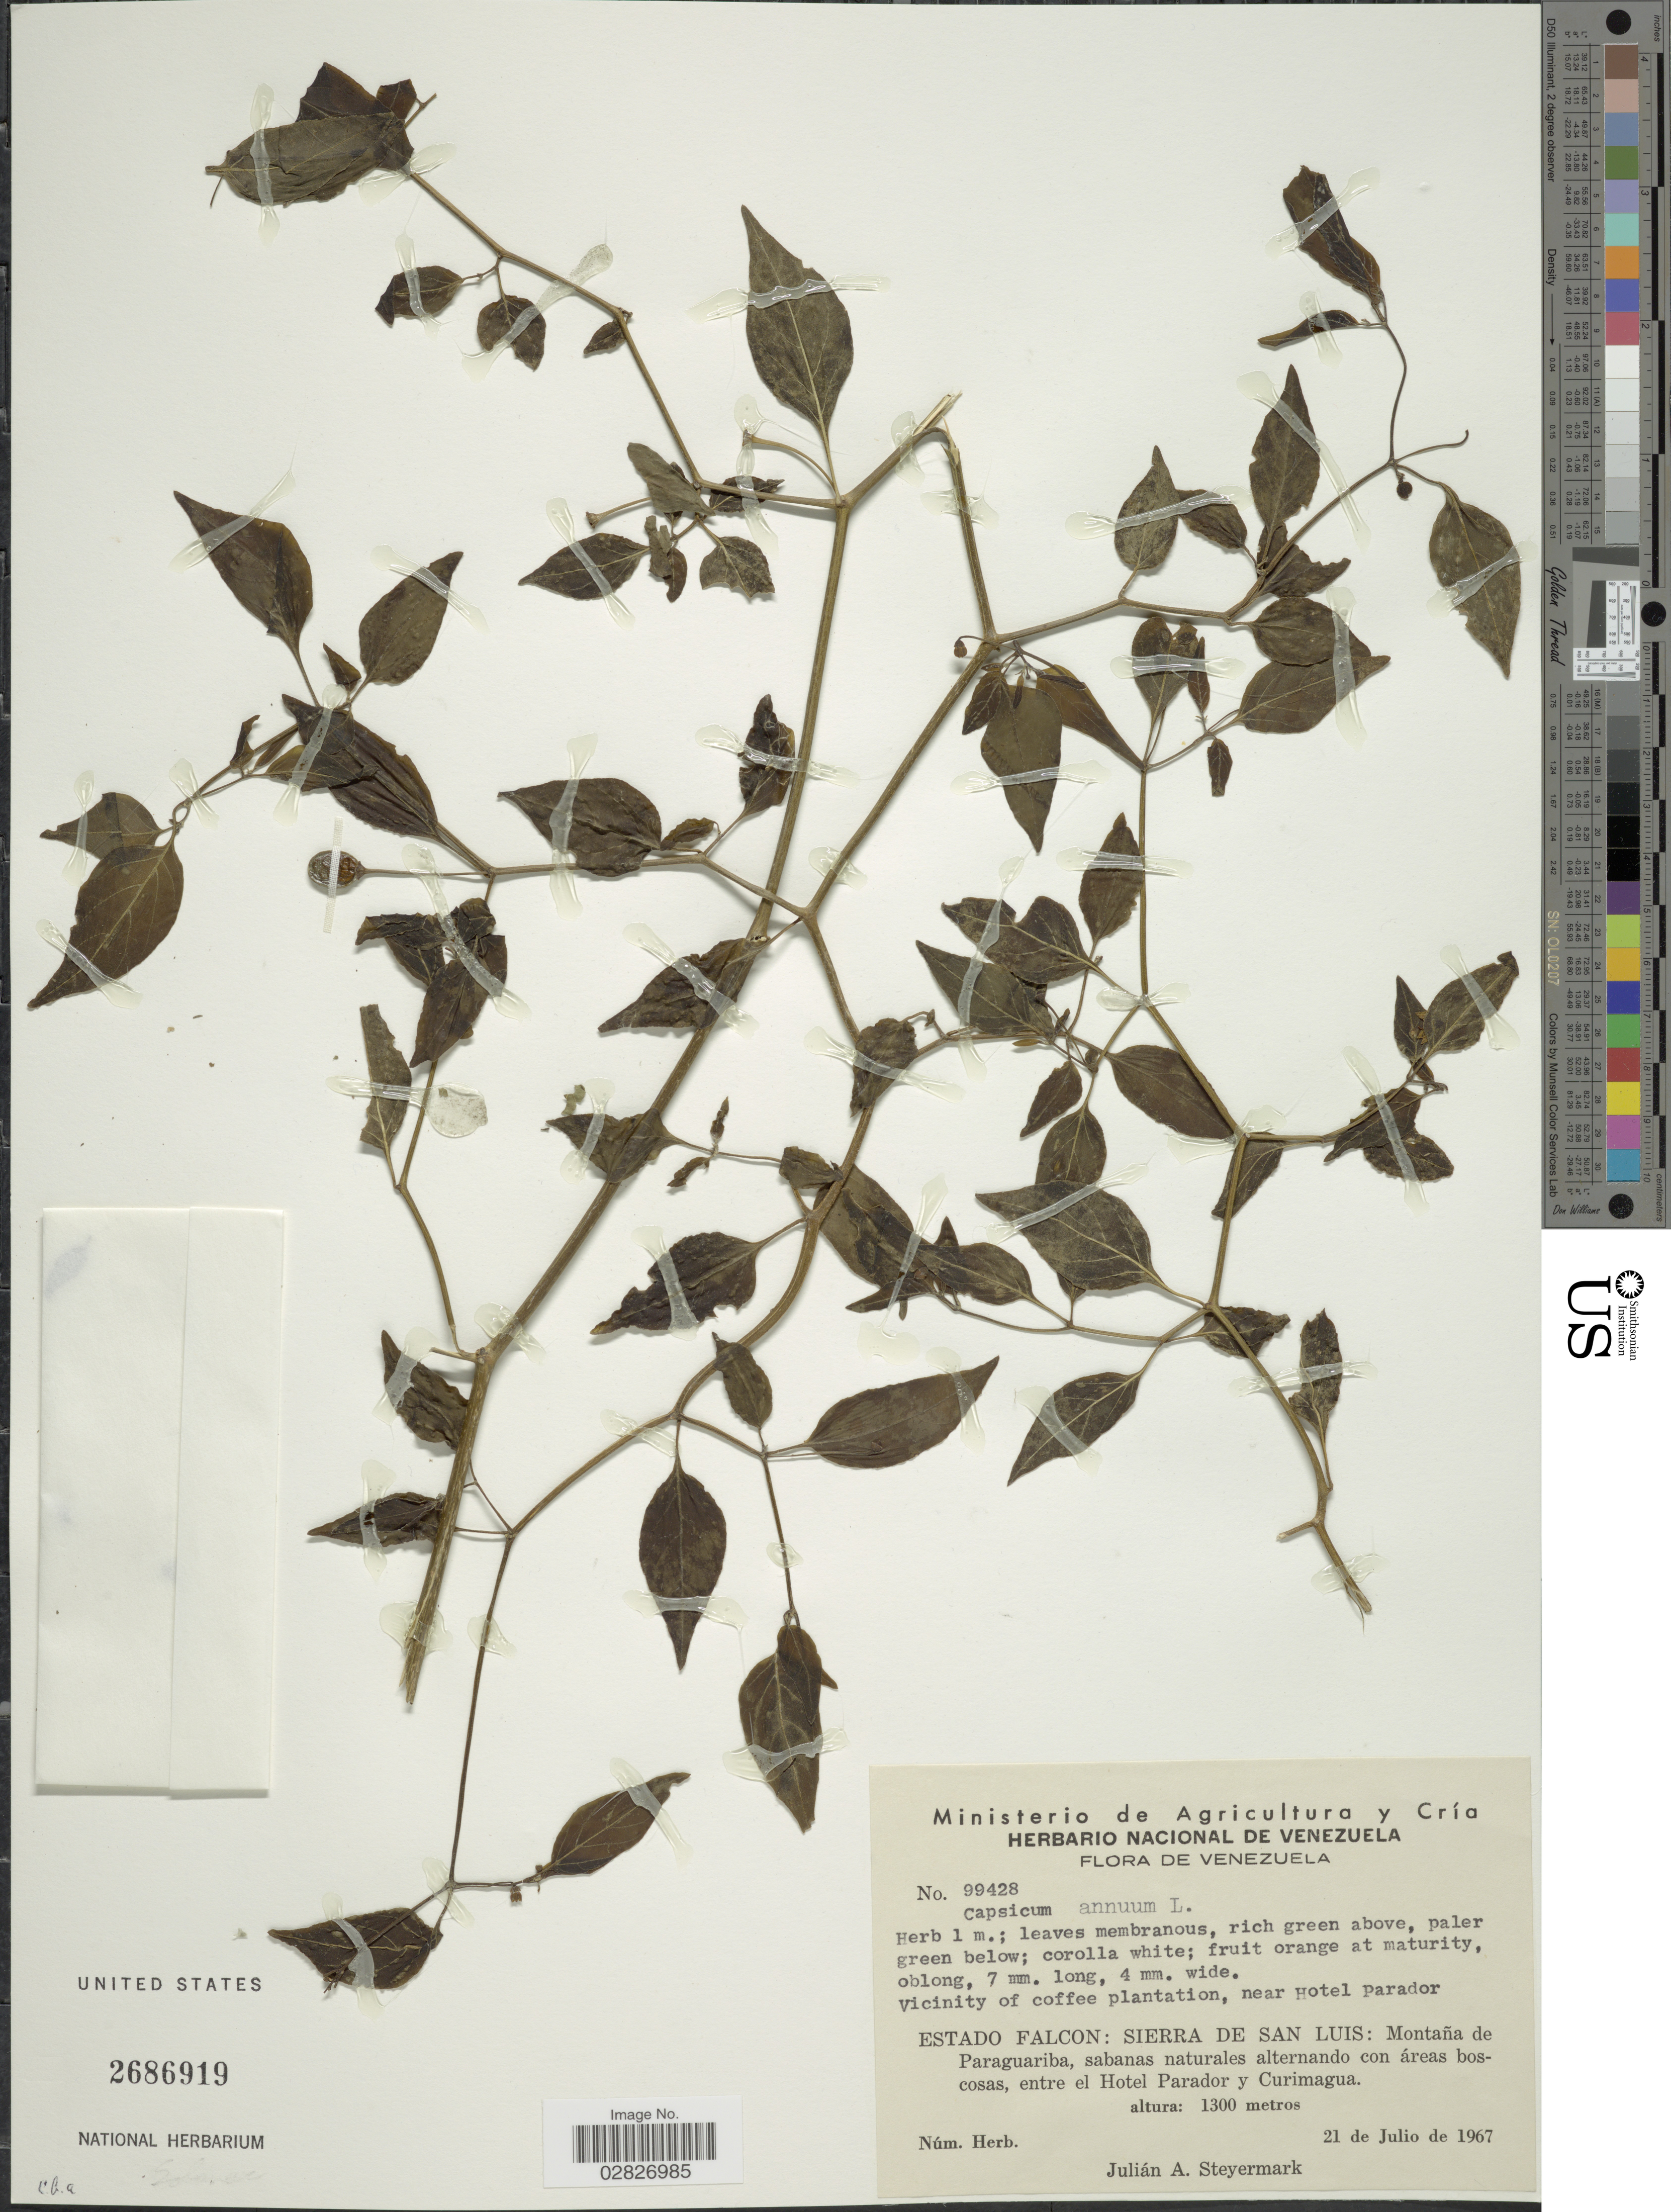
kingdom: Plantae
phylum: Tracheophyta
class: Magnoliopsida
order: Solanales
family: Solanaceae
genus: Capsicum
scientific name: Capsicum annuum 'Habanero'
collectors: J. Steyermark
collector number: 99428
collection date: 1967-07-21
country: Venezuela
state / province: Falcón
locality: Vicinity of Coffee plantation, near Hotel parador, Sierra de San Luis, Montaña de Paraguariba, sabanas naturales alternando con áreas boscosas, entre el Hotel Parador y Curimagua.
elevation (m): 1300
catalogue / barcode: US 2686919